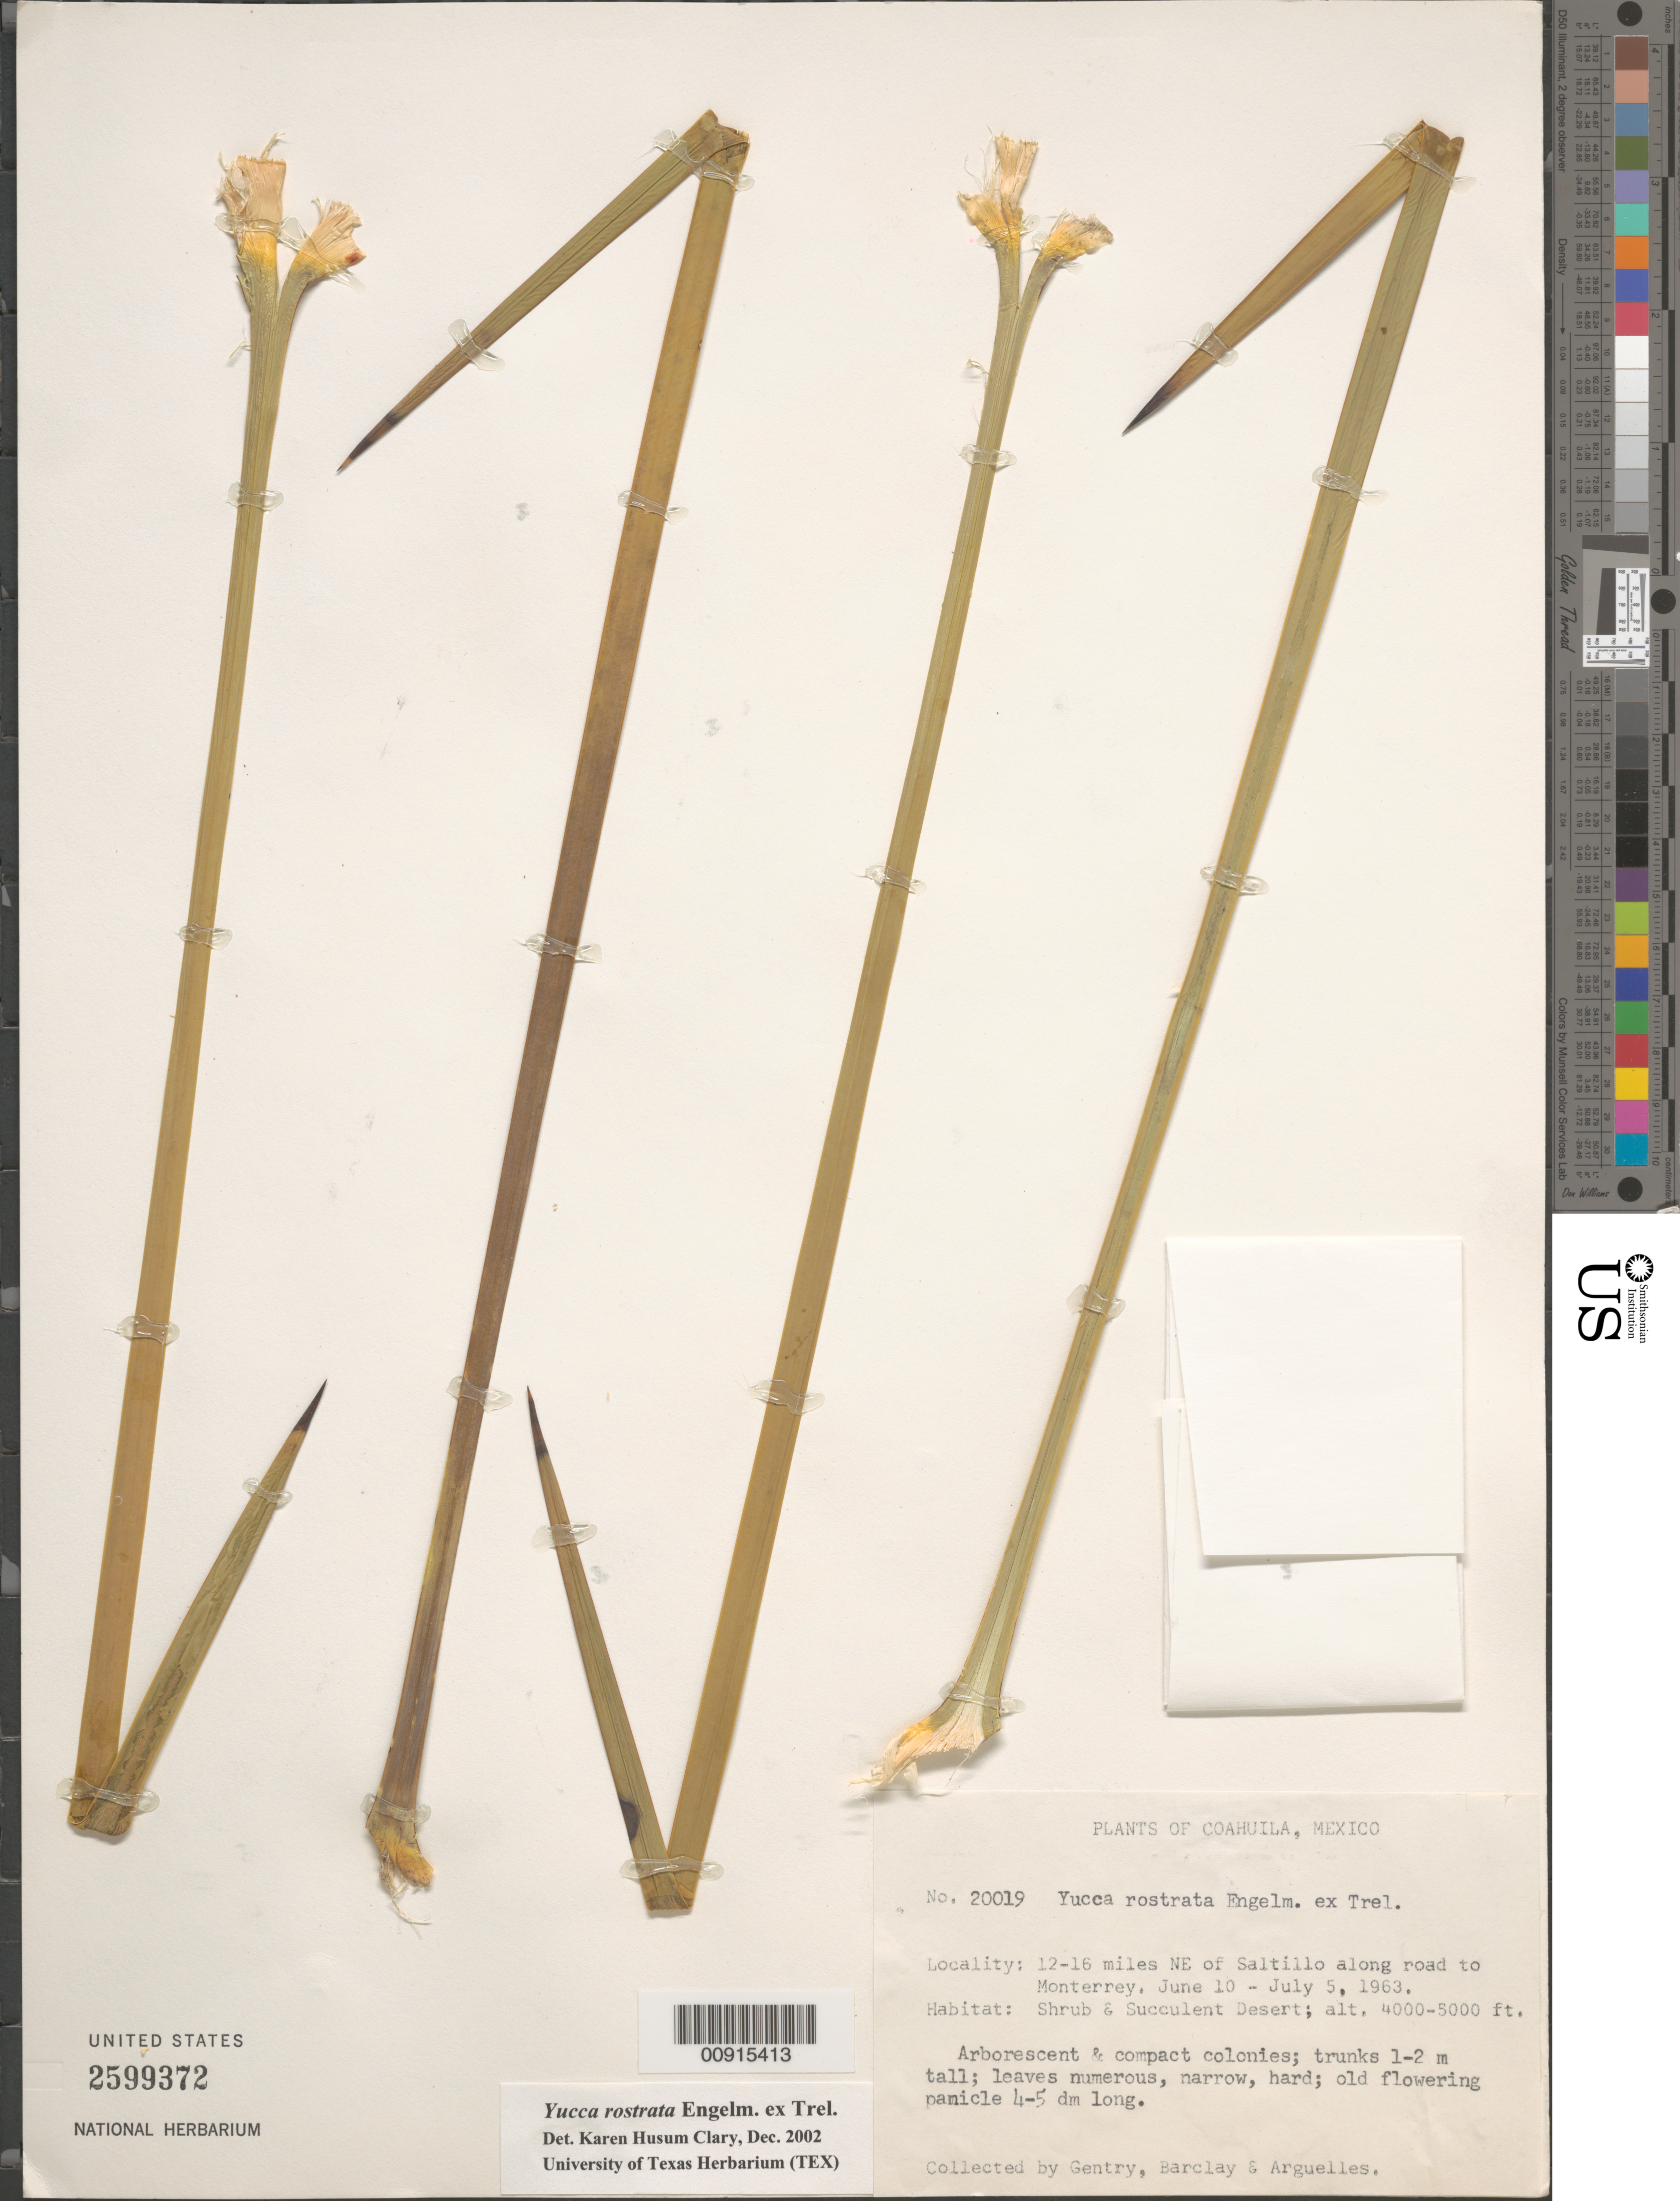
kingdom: Plantae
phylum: Tracheophyta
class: Liliopsida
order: Asparagales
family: Asparagaceae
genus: Yucca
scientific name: Yucca rostrata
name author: Engelm. ex Trel.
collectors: Gentry, --, -- Barclay & Arguelles, --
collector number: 20019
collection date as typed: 10 Jun 1963 to 05 Jul 1963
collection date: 1963-06-10/1963-07-05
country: Mexico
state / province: Coahuila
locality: Coahuila: 12-16 miles NE of Saltillo along road to Monterrey.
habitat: Shrub & Succulent Desert.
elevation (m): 1219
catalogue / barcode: US 2599372